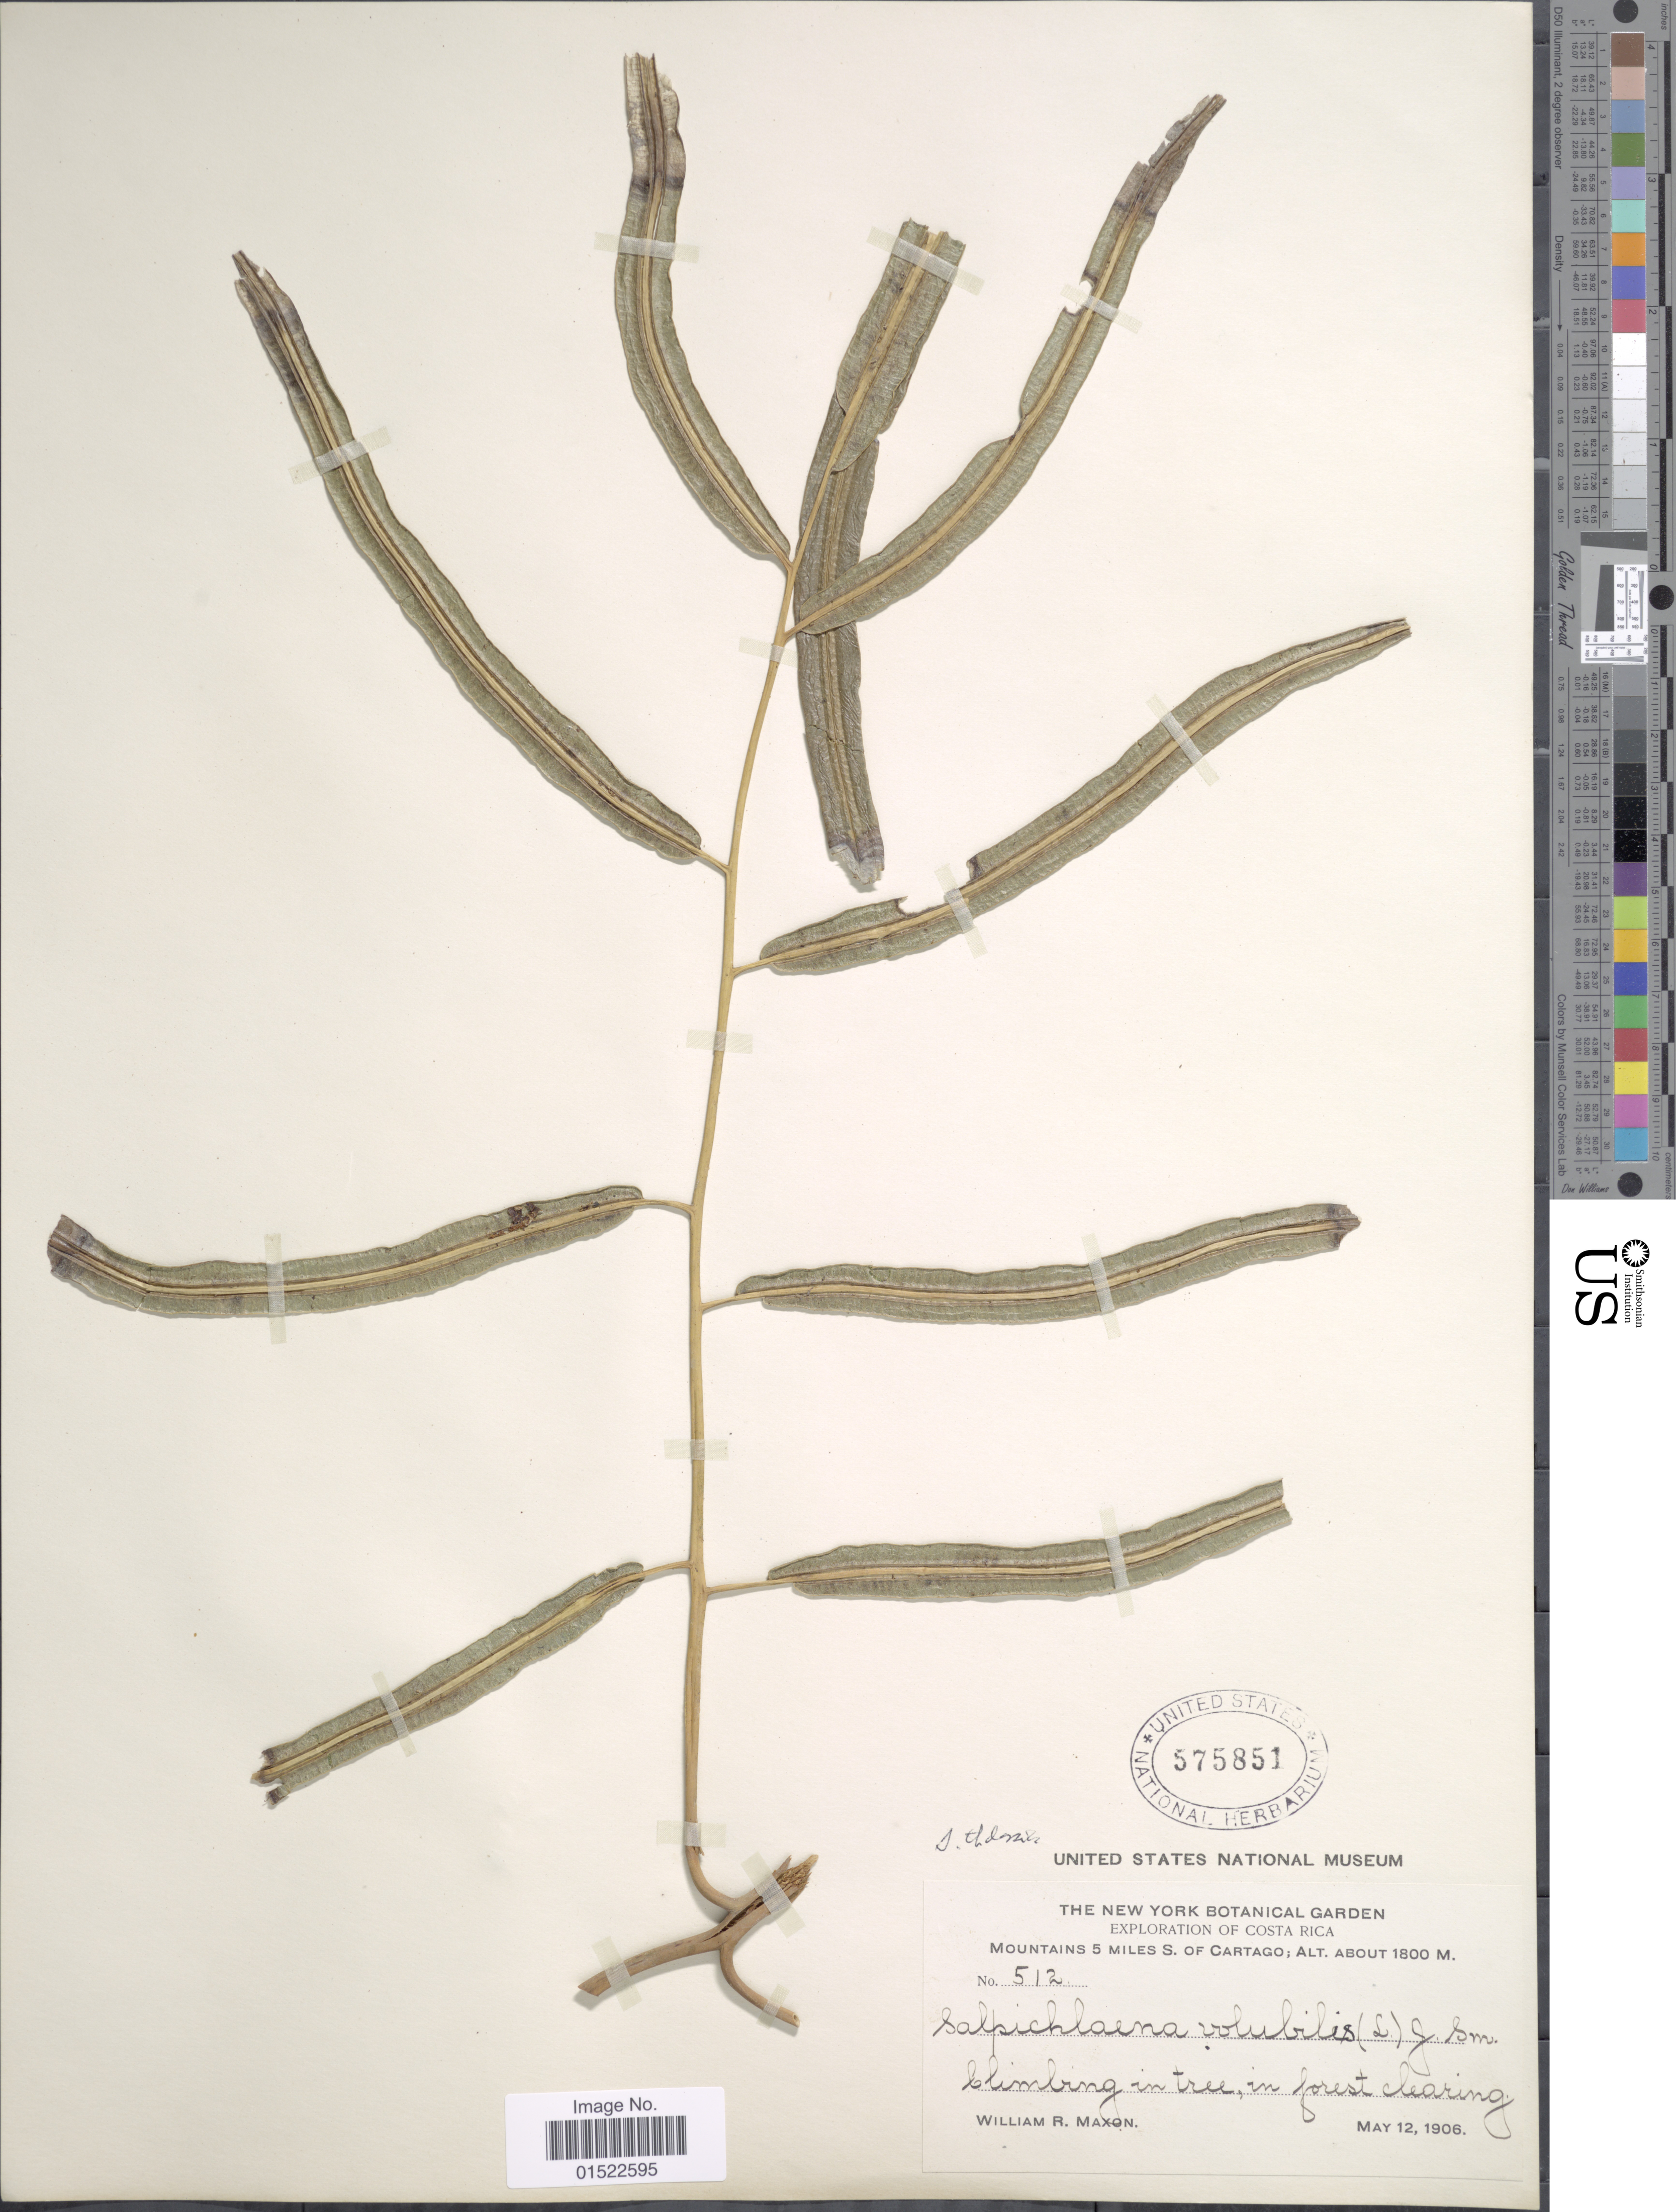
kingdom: Plantae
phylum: Tracheophyta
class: Polypodiopsida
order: Polypodiales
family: Blechnaceae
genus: Salpichlaena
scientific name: Salpichlaena volubilis subsp. thalassica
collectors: W. R. Maxon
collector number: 512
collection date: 1906-05-12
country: Costa Rica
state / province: Cartago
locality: Exploration of Costa Rica, Mountains 5 miles S. of Cartago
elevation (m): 1800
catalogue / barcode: US 575851